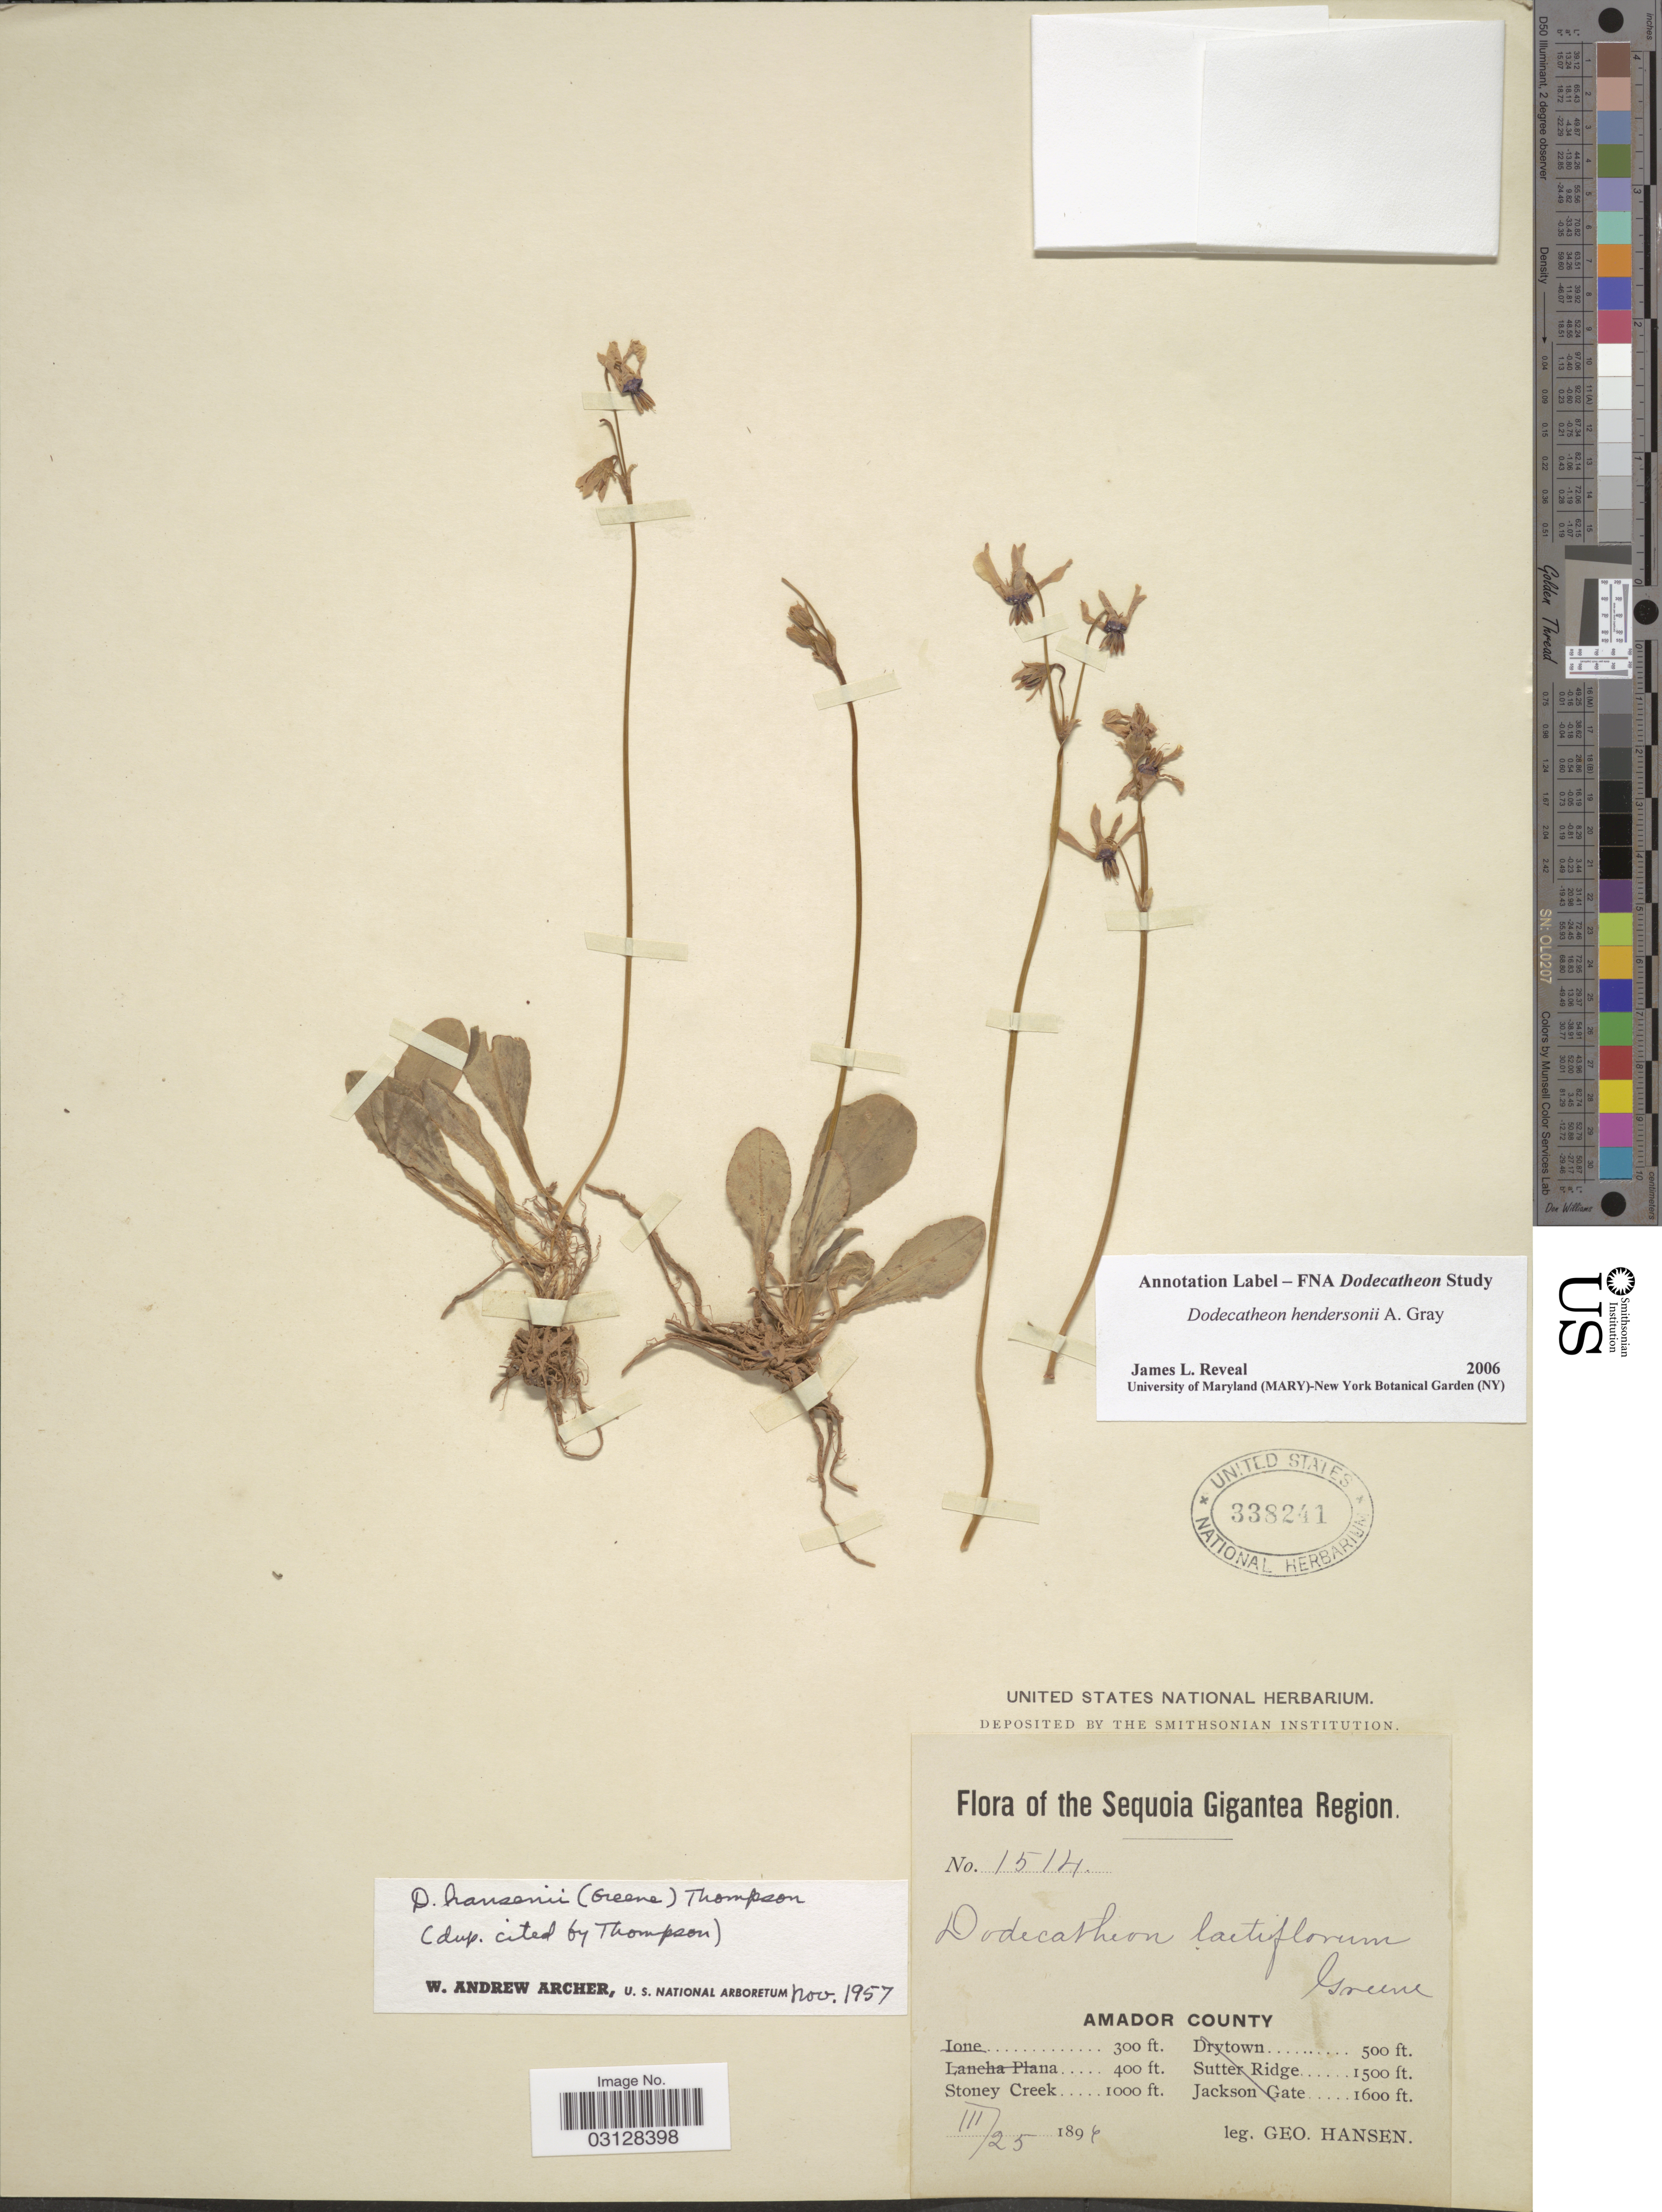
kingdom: Plantae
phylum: Tracheophyta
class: Magnoliopsida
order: Ericales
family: Primulaceae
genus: Dodecatheon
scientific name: Dodecatheon hansenii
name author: (Greene) H.J. Thomps.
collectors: G. Hansen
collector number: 1514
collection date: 1896-03-25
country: United States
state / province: California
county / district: Amador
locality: The Sequoia Gigantea Region. Amador County. Stoney Creek.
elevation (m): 305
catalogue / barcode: US 338241